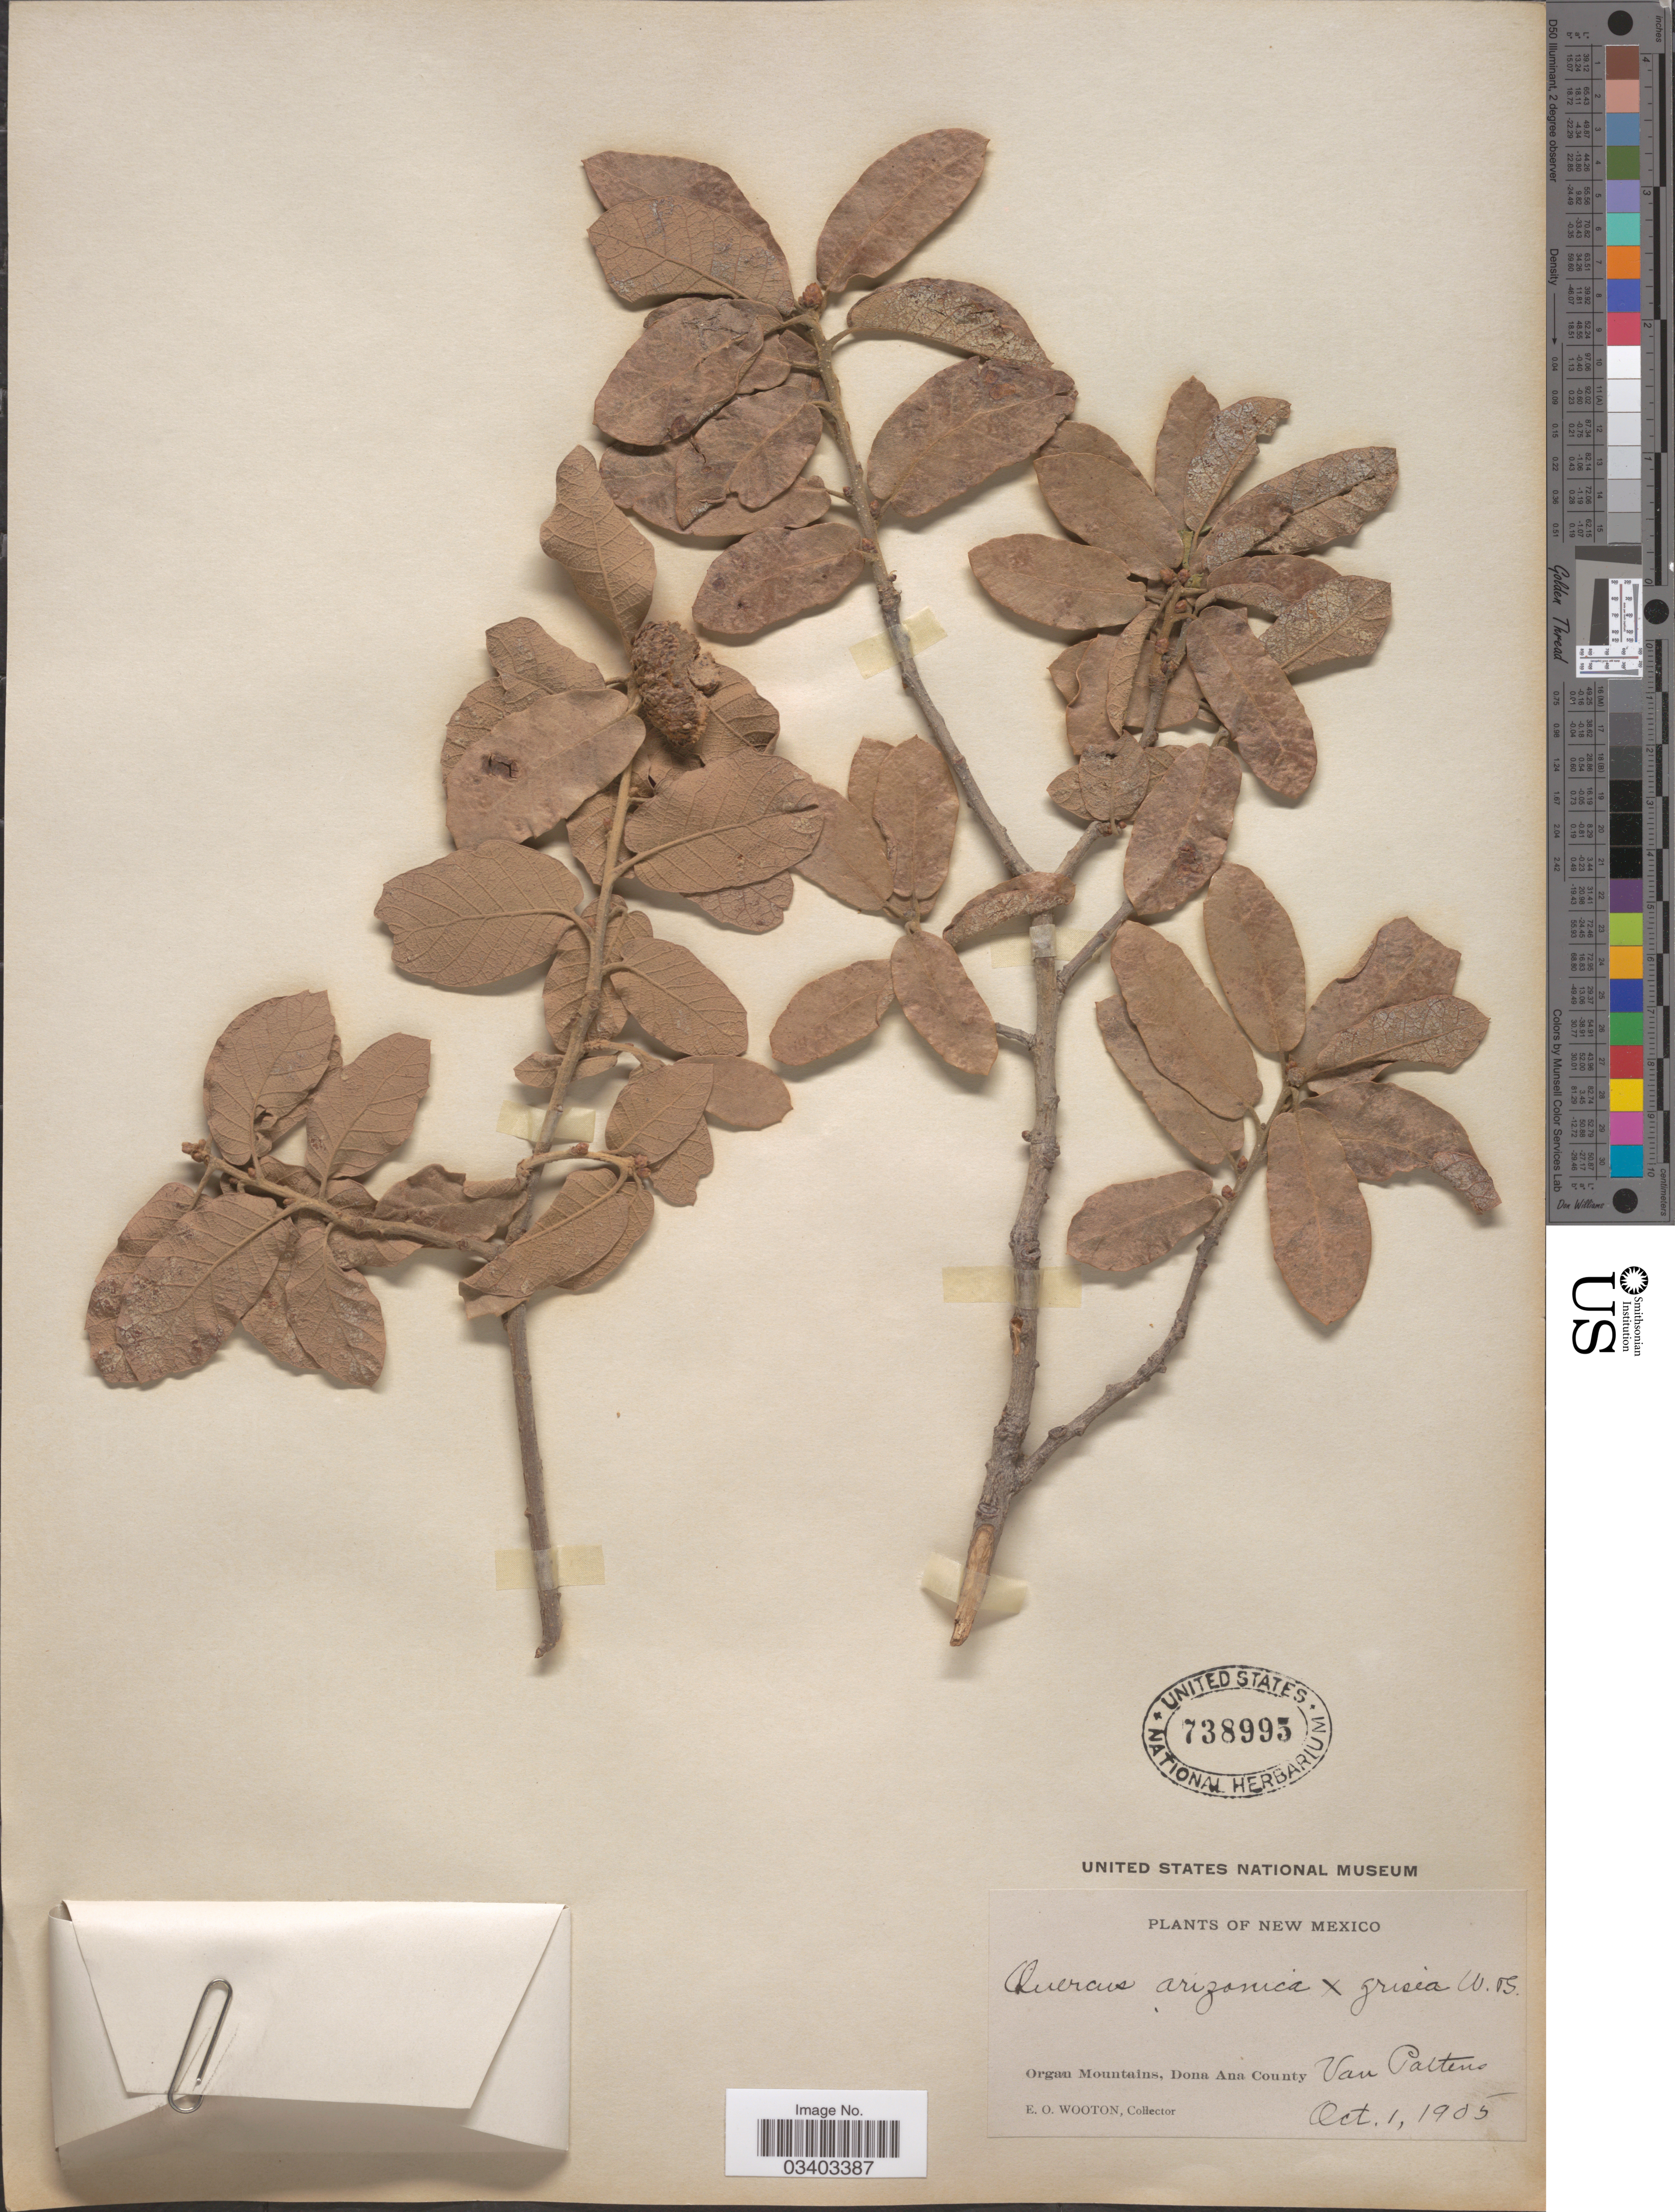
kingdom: Plantae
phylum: Tracheophyta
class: Magnoliopsida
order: Fagales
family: Fagaceae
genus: Quercus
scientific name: Quercus arizonica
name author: Sarg.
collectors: E. O. Wooton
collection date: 1905-10-01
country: United States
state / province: New Mexico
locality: Organ Mountains, Dona Ana County Van Pattens.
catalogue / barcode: US 738995